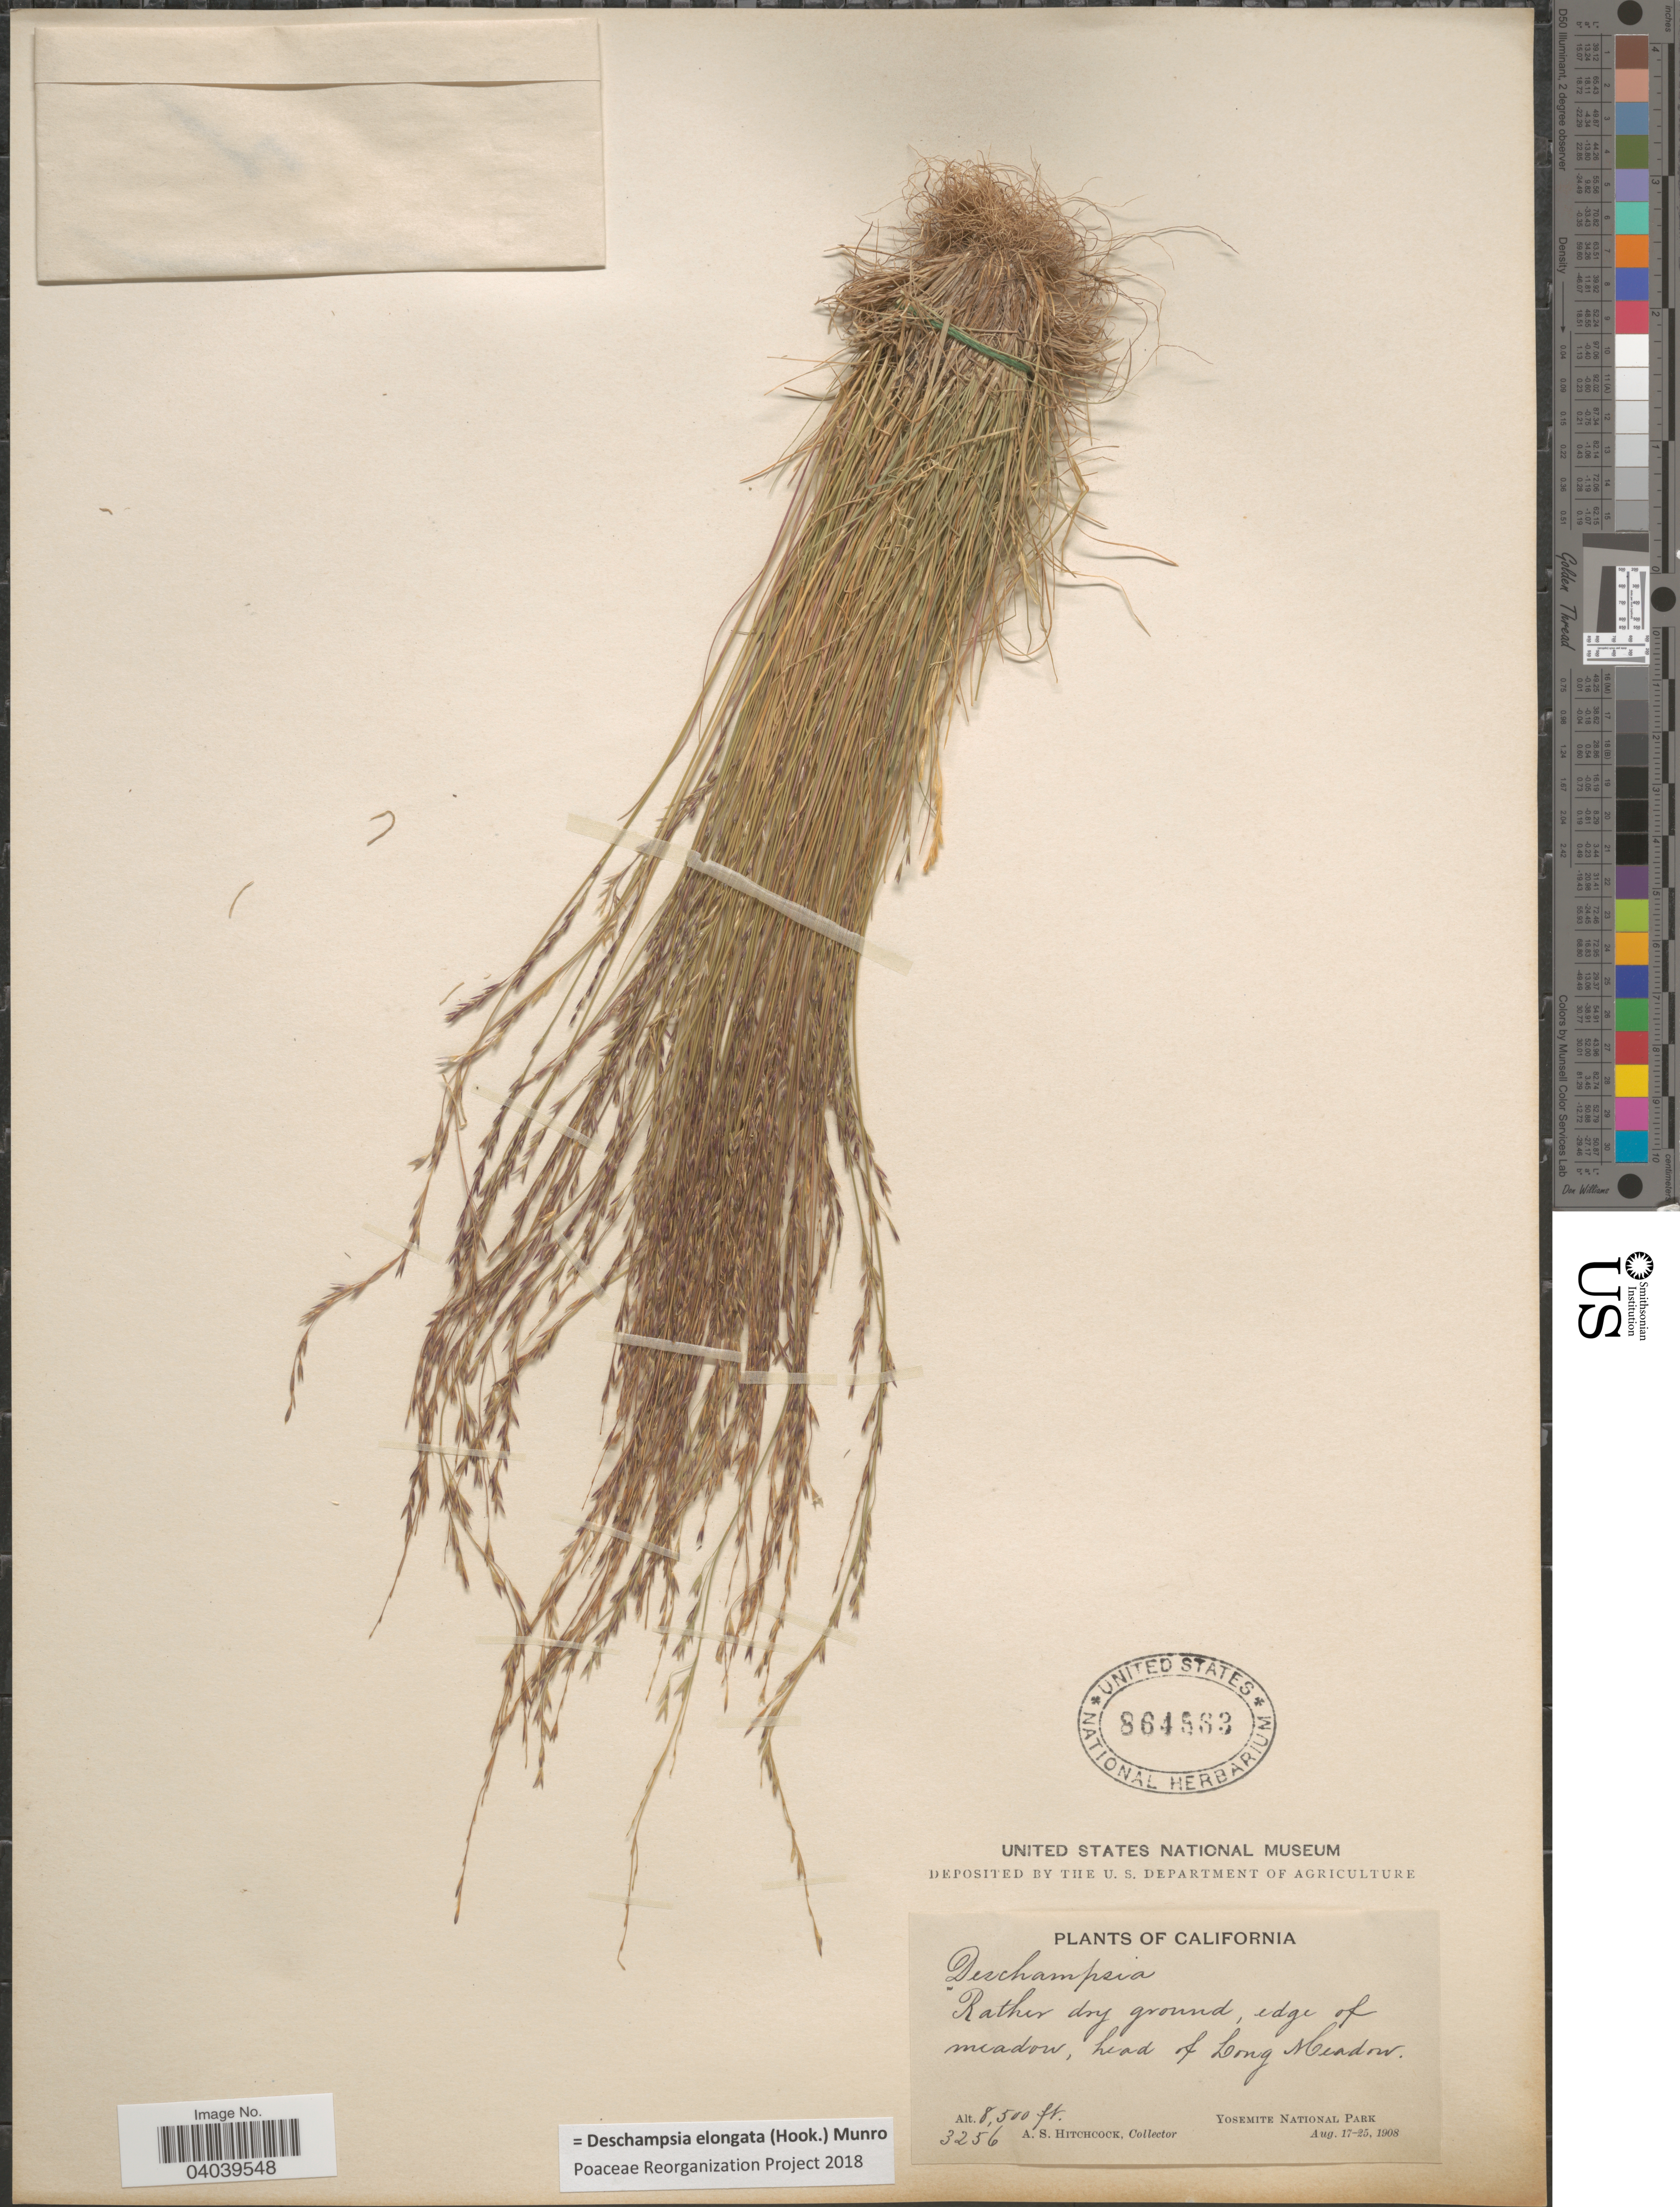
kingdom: Plantae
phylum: Tracheophyta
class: Liliopsida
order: Poales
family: Poaceae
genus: Deschampsia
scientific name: Deschampsia elongata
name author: (Hook.) Munro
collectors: A. S. Hitchcock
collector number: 3256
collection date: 1908-08-17/1908-08-25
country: United States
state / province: California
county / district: Mariposa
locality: Rather dry ground, edge of meadow, head of Long Meadow. Yosemite National Park.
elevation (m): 2591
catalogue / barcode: US 864883